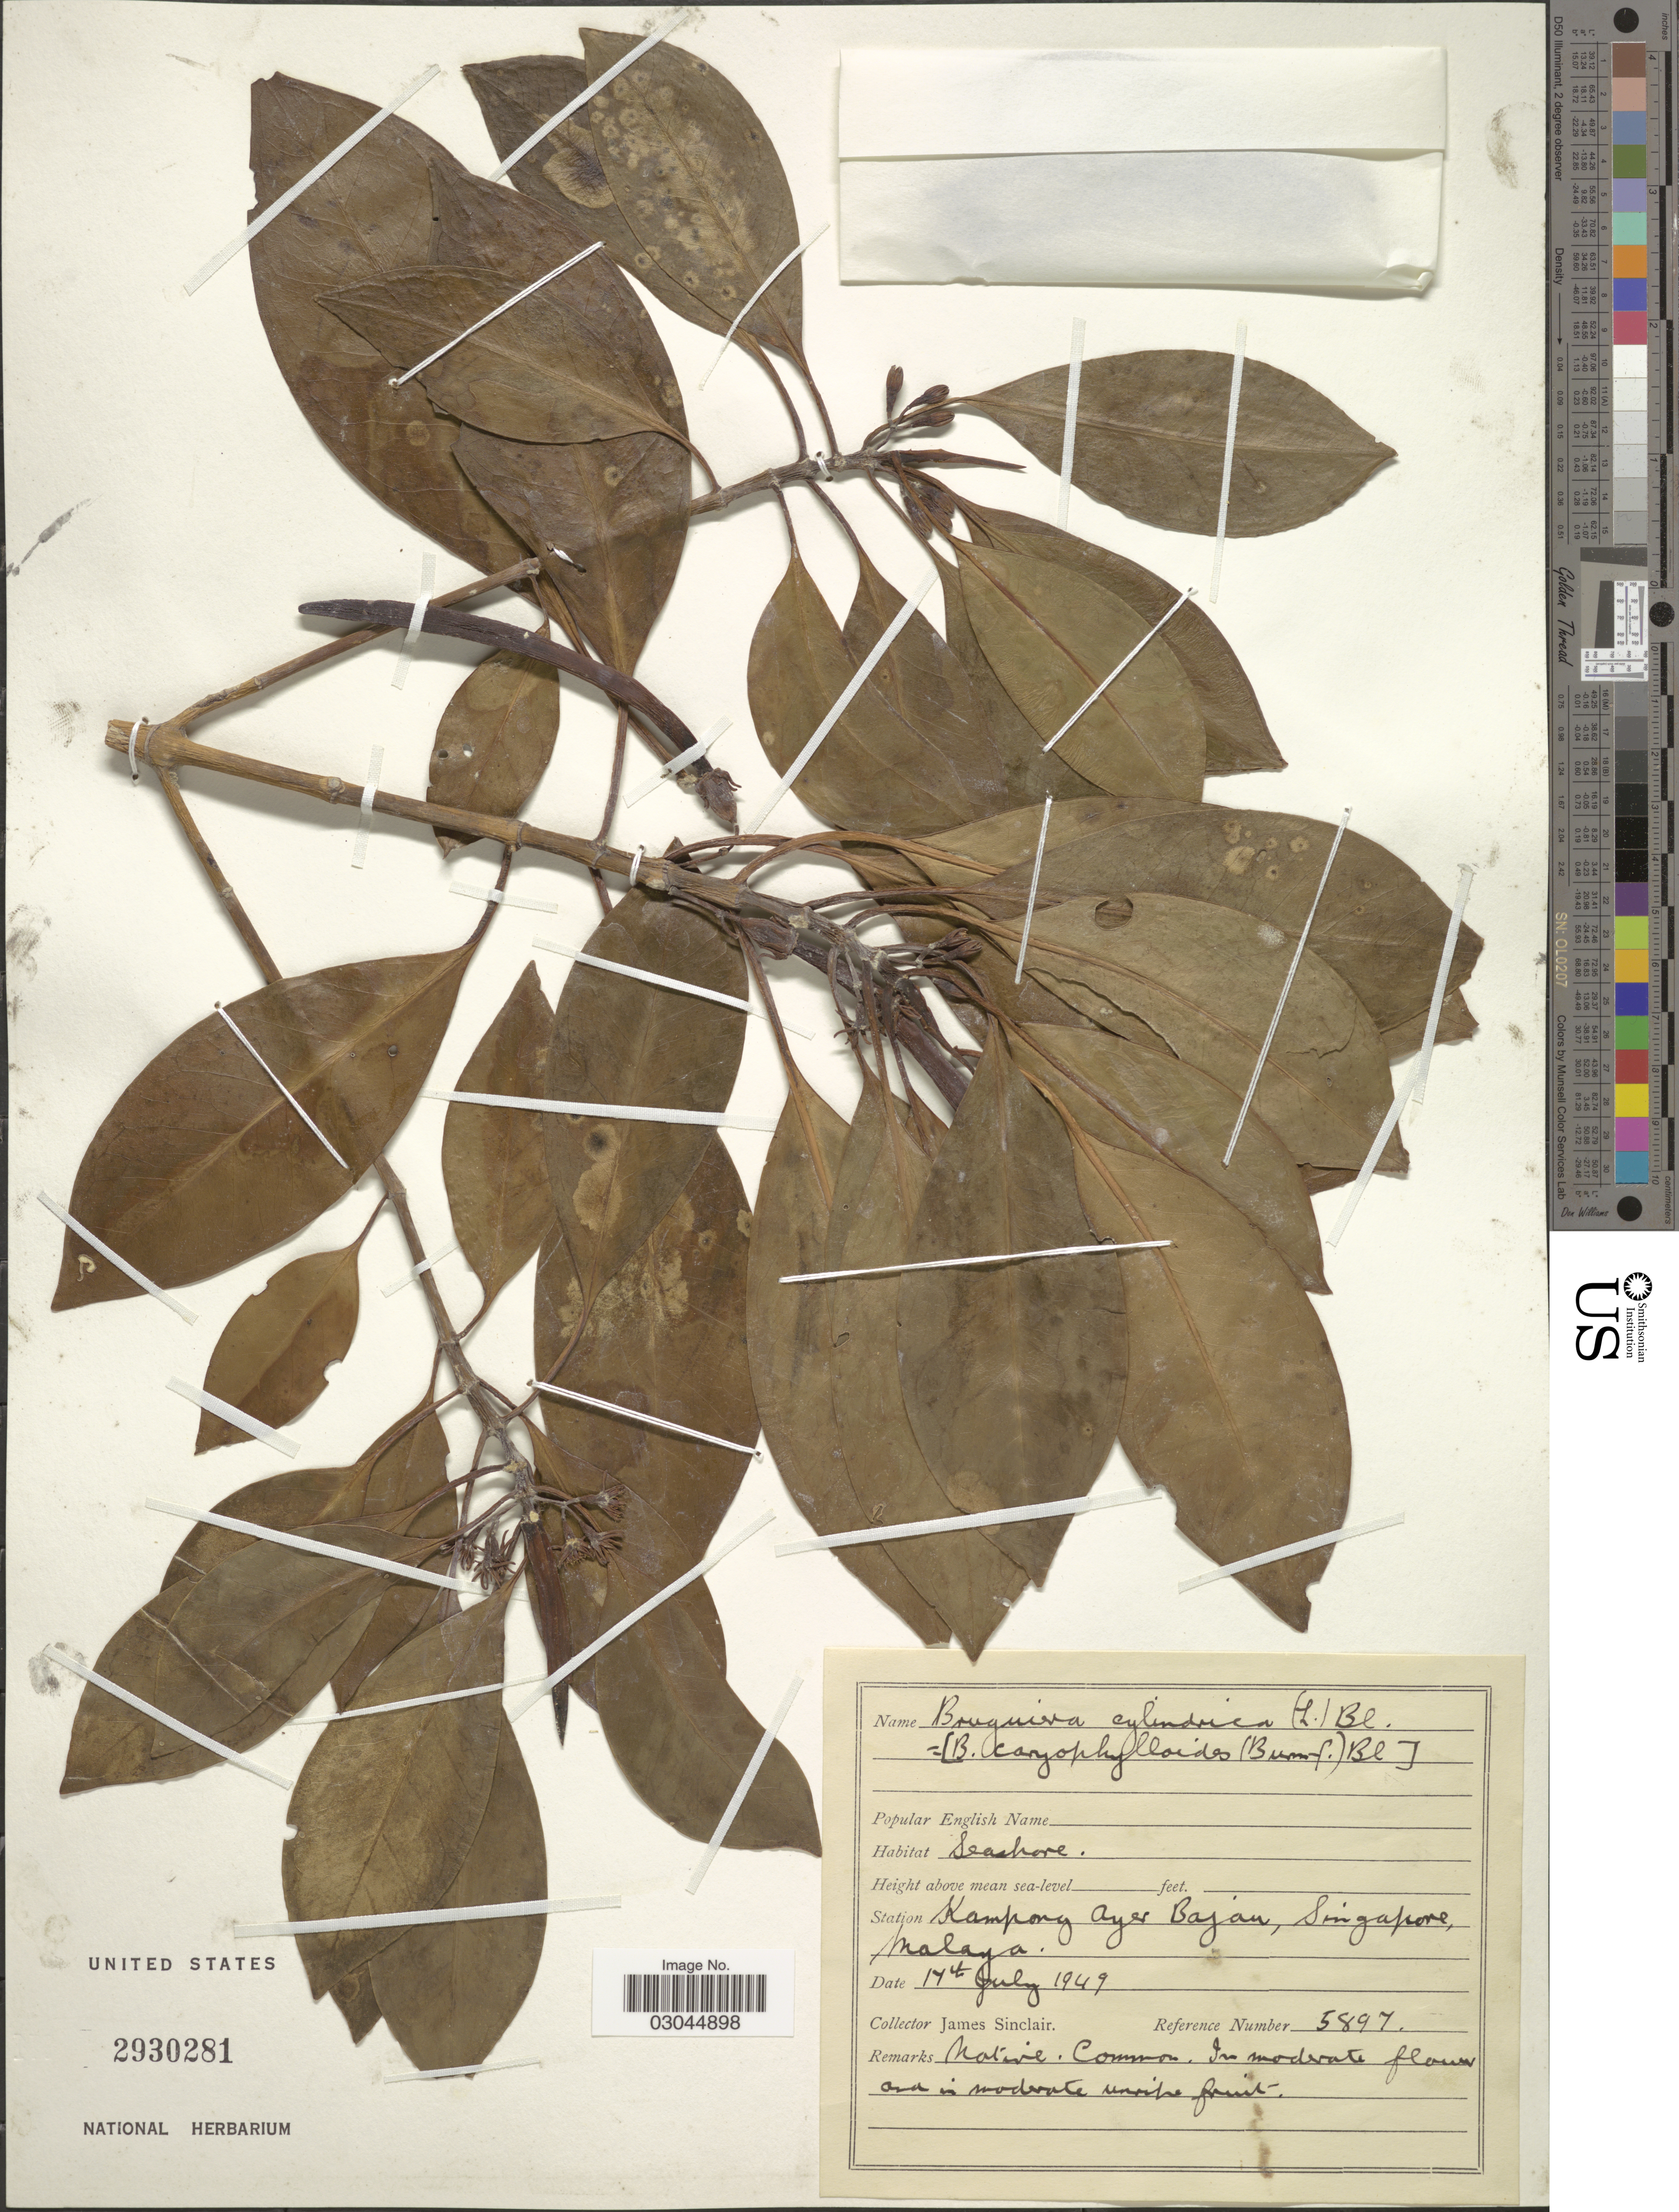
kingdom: Plantae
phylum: Tracheophyta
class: Magnoliopsida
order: Malpighiales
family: Rhizophoraceae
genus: Bruguiera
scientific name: Bruguiera cylindrica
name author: (L.) Blume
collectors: J. Sinclair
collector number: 5897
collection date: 1949-07-17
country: Singapore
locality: Station Kampong Ayer Bajan, Malaya.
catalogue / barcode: US 2930281